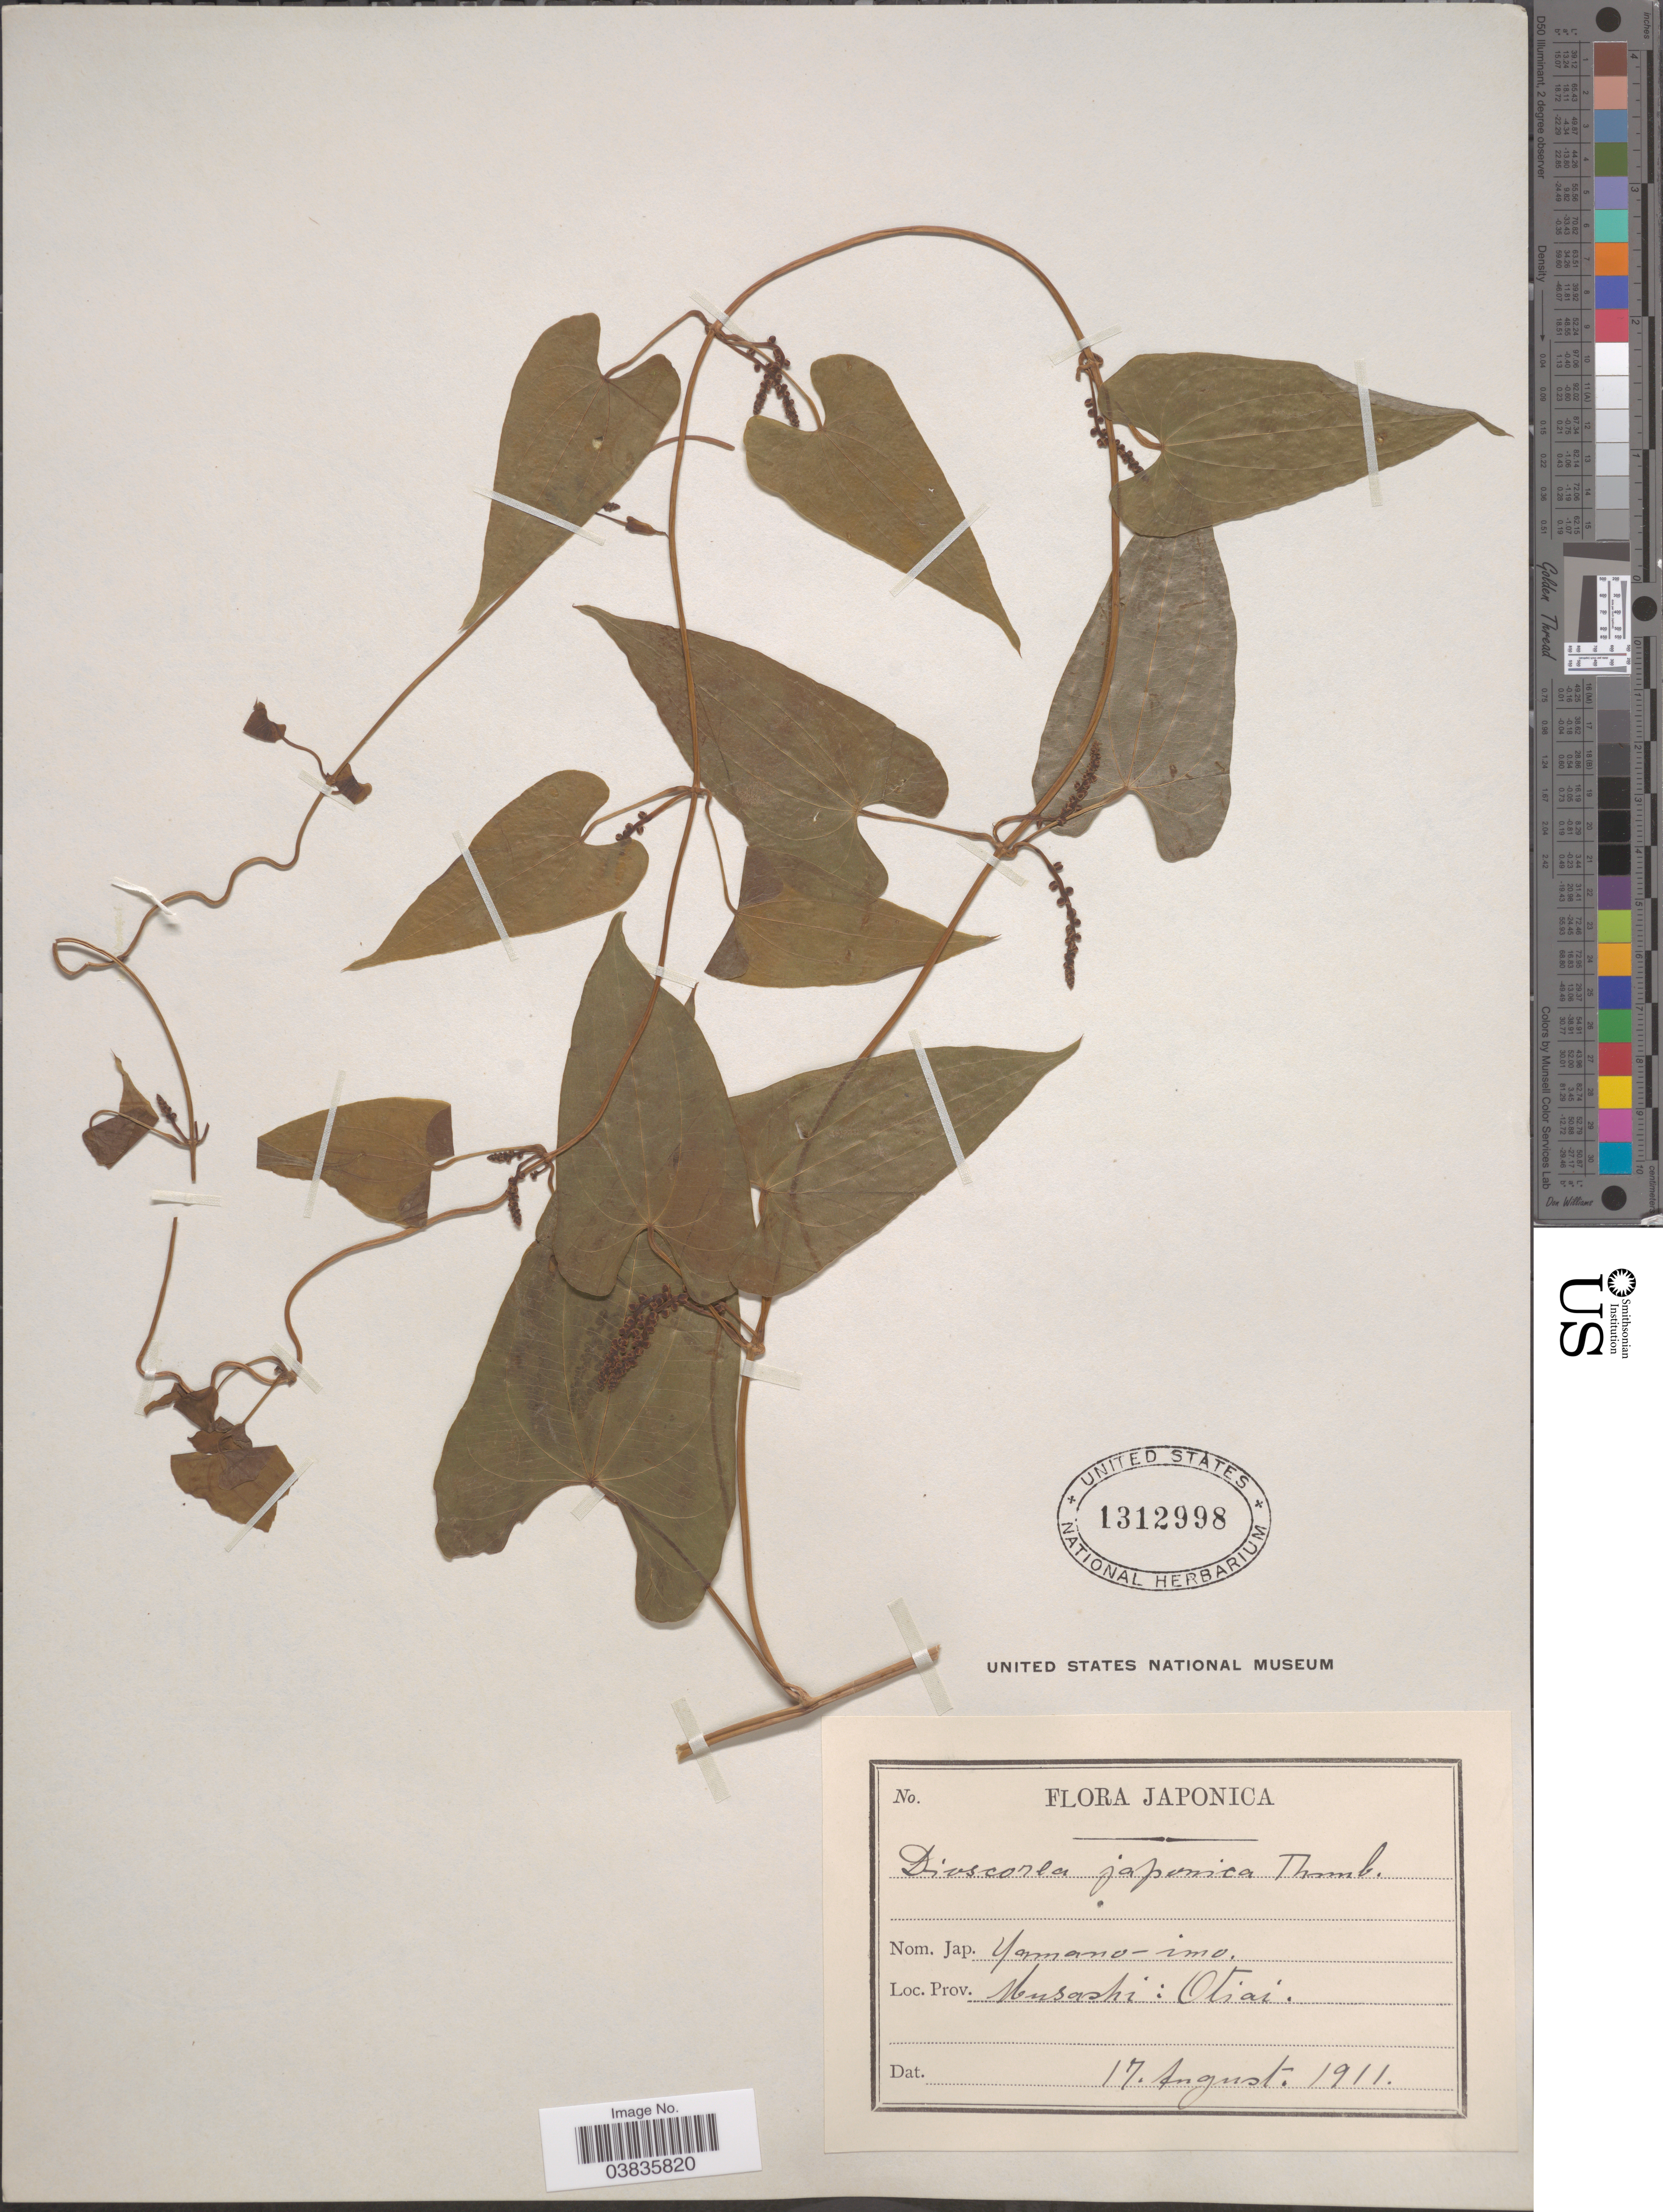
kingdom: Plantae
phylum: Tracheophyta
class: Liliopsida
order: Dioscoreales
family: Dioscoreaceae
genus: Dioscorea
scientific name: Dioscorea japonica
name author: Thunb.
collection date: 1911-08-17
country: Japan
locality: Prov. Musashi: Otai.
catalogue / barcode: US 1312998